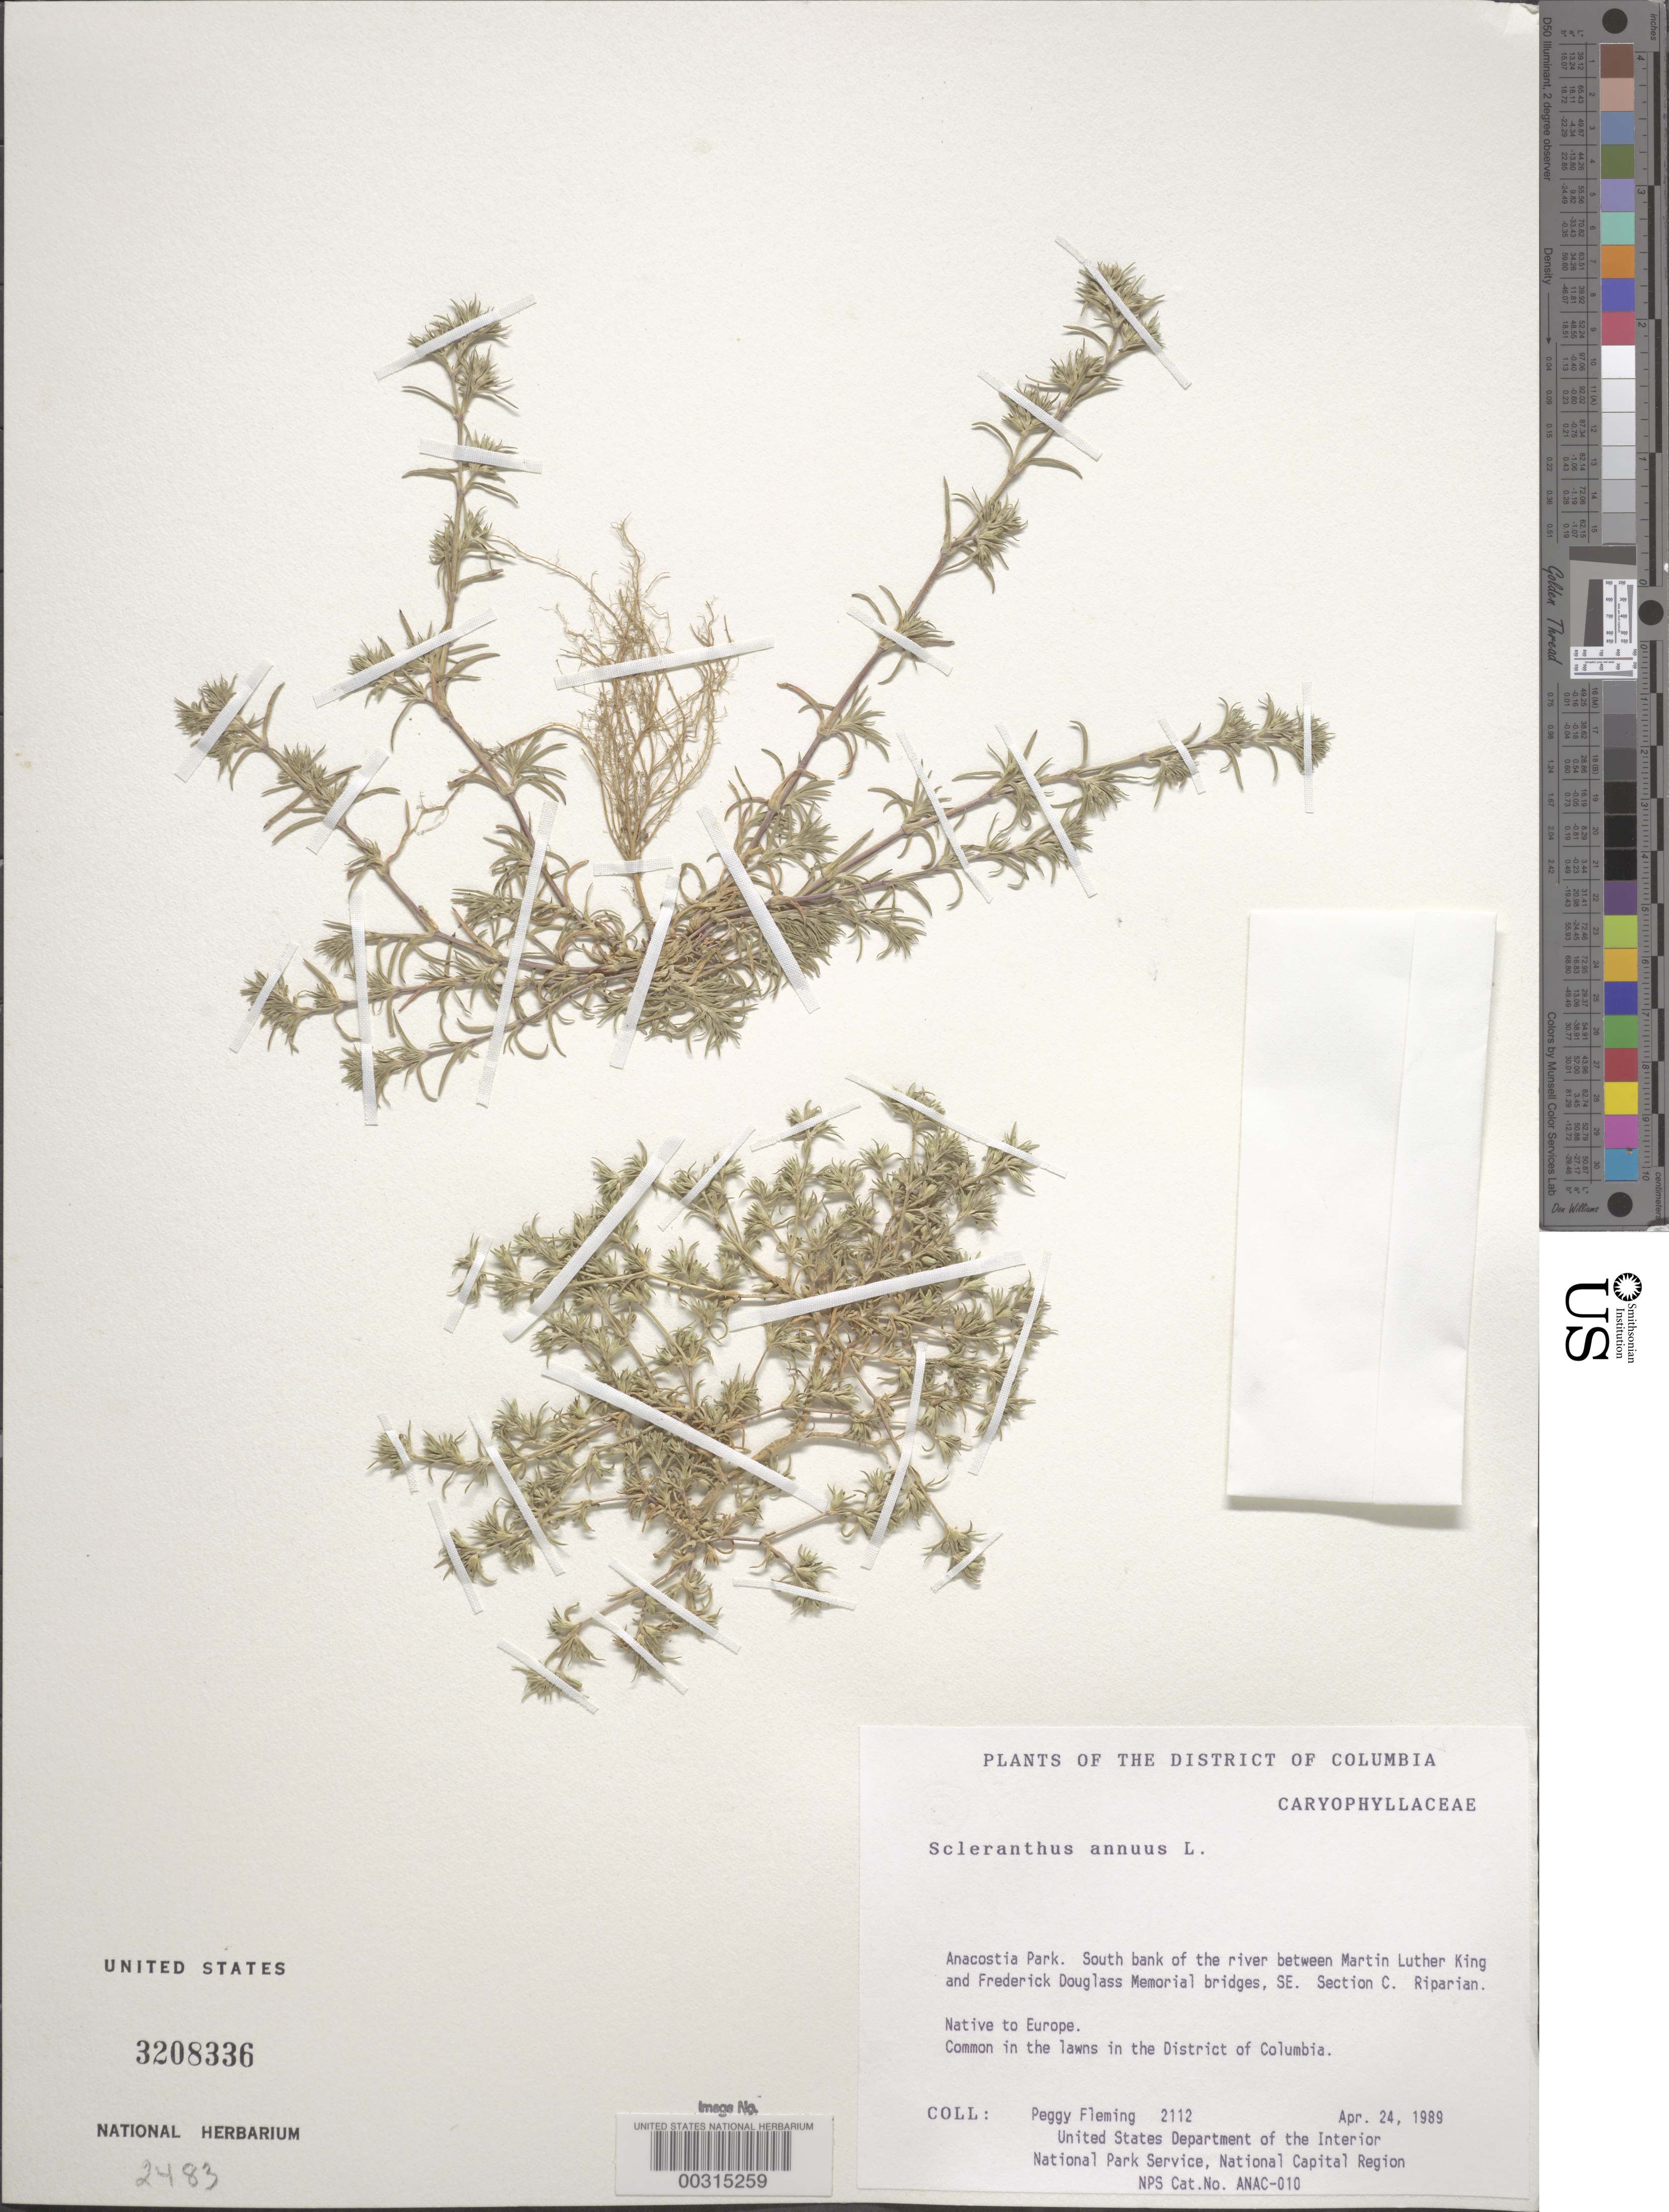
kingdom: Plantae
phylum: Tracheophyta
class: Magnoliopsida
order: Caryophyllales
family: Caryophyllaceae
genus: Scleranthus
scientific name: Scleranthus annuus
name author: L.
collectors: P. Fleming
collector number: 2112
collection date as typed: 24 Apr 1989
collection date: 1989-04-24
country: United States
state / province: District of Columbia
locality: Anacostia Park, S bank of River between Martin Luther King and Frederick Douglass Memorial Bridges, SE Section C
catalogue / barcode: US 3208336